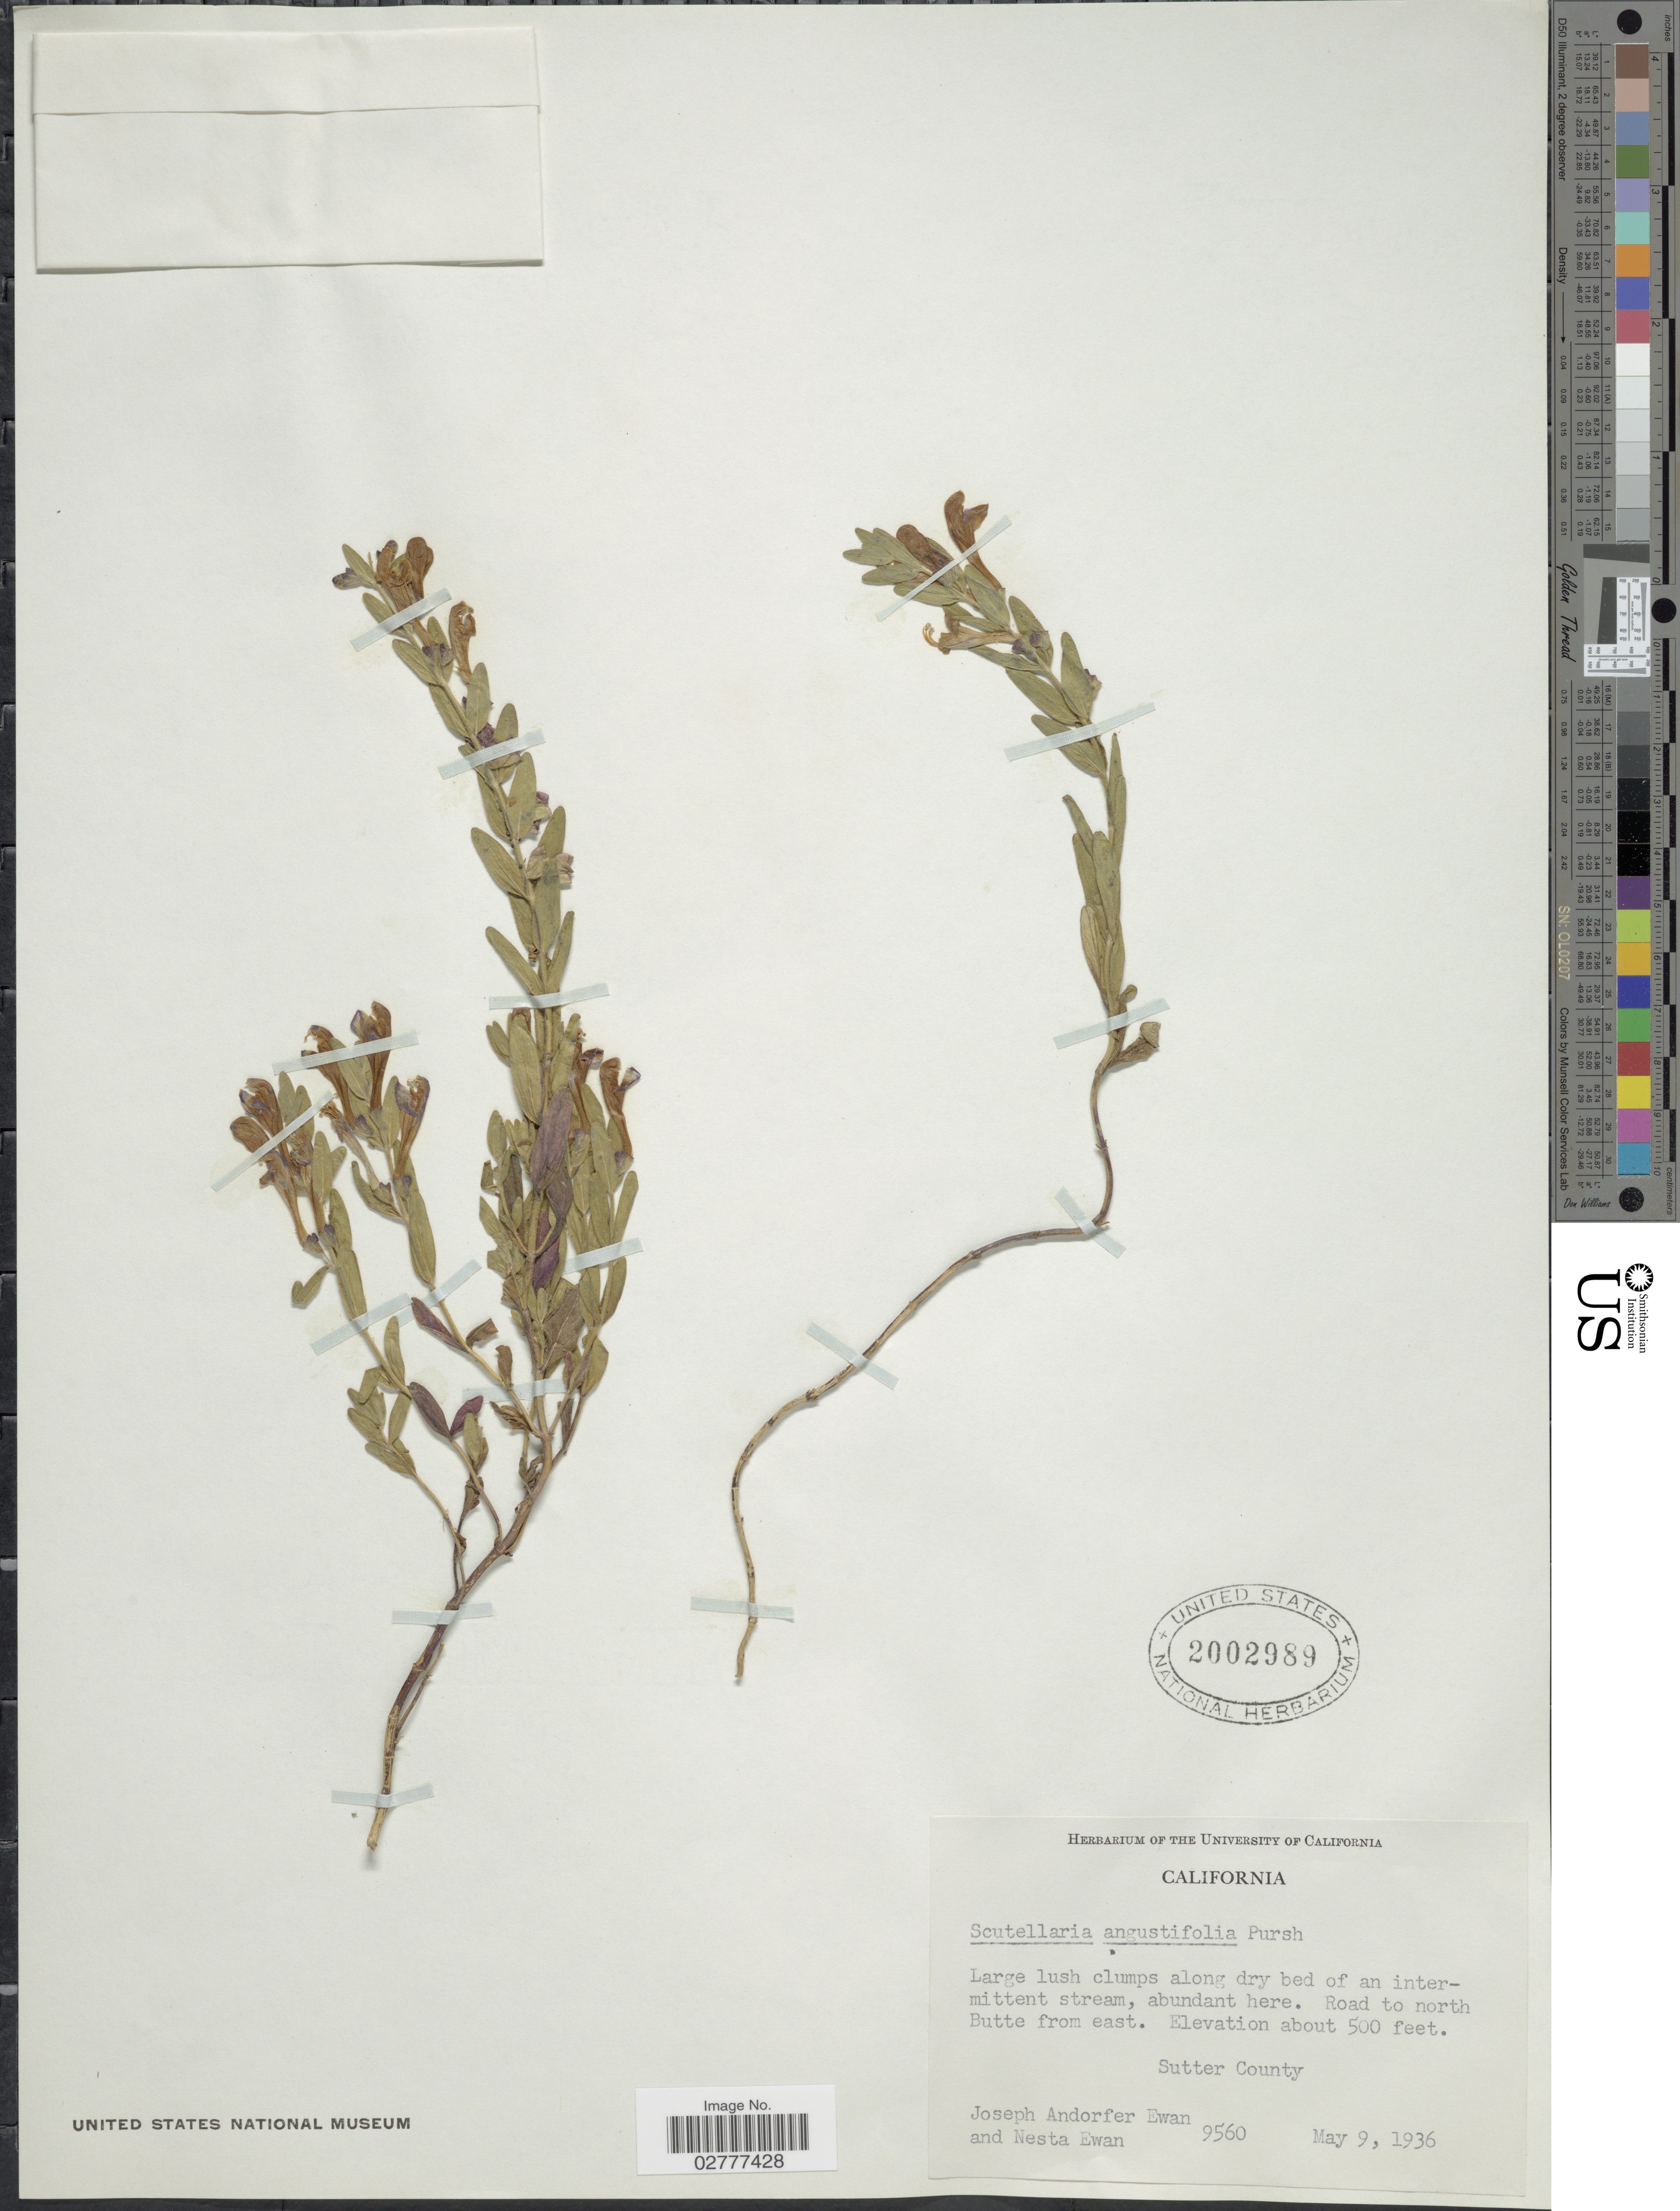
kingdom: Plantae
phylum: Tracheophyta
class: Magnoliopsida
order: Lamiales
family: Lamiaceae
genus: Scutellaria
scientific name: Scutellaria angustifolia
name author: Pursh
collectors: J. A. Ewan & N. Ewan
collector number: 9560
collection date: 1936-05-09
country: United States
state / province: California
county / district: Sutter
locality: Road to north Butte from east. Sutter County.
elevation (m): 152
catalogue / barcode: US 2002989